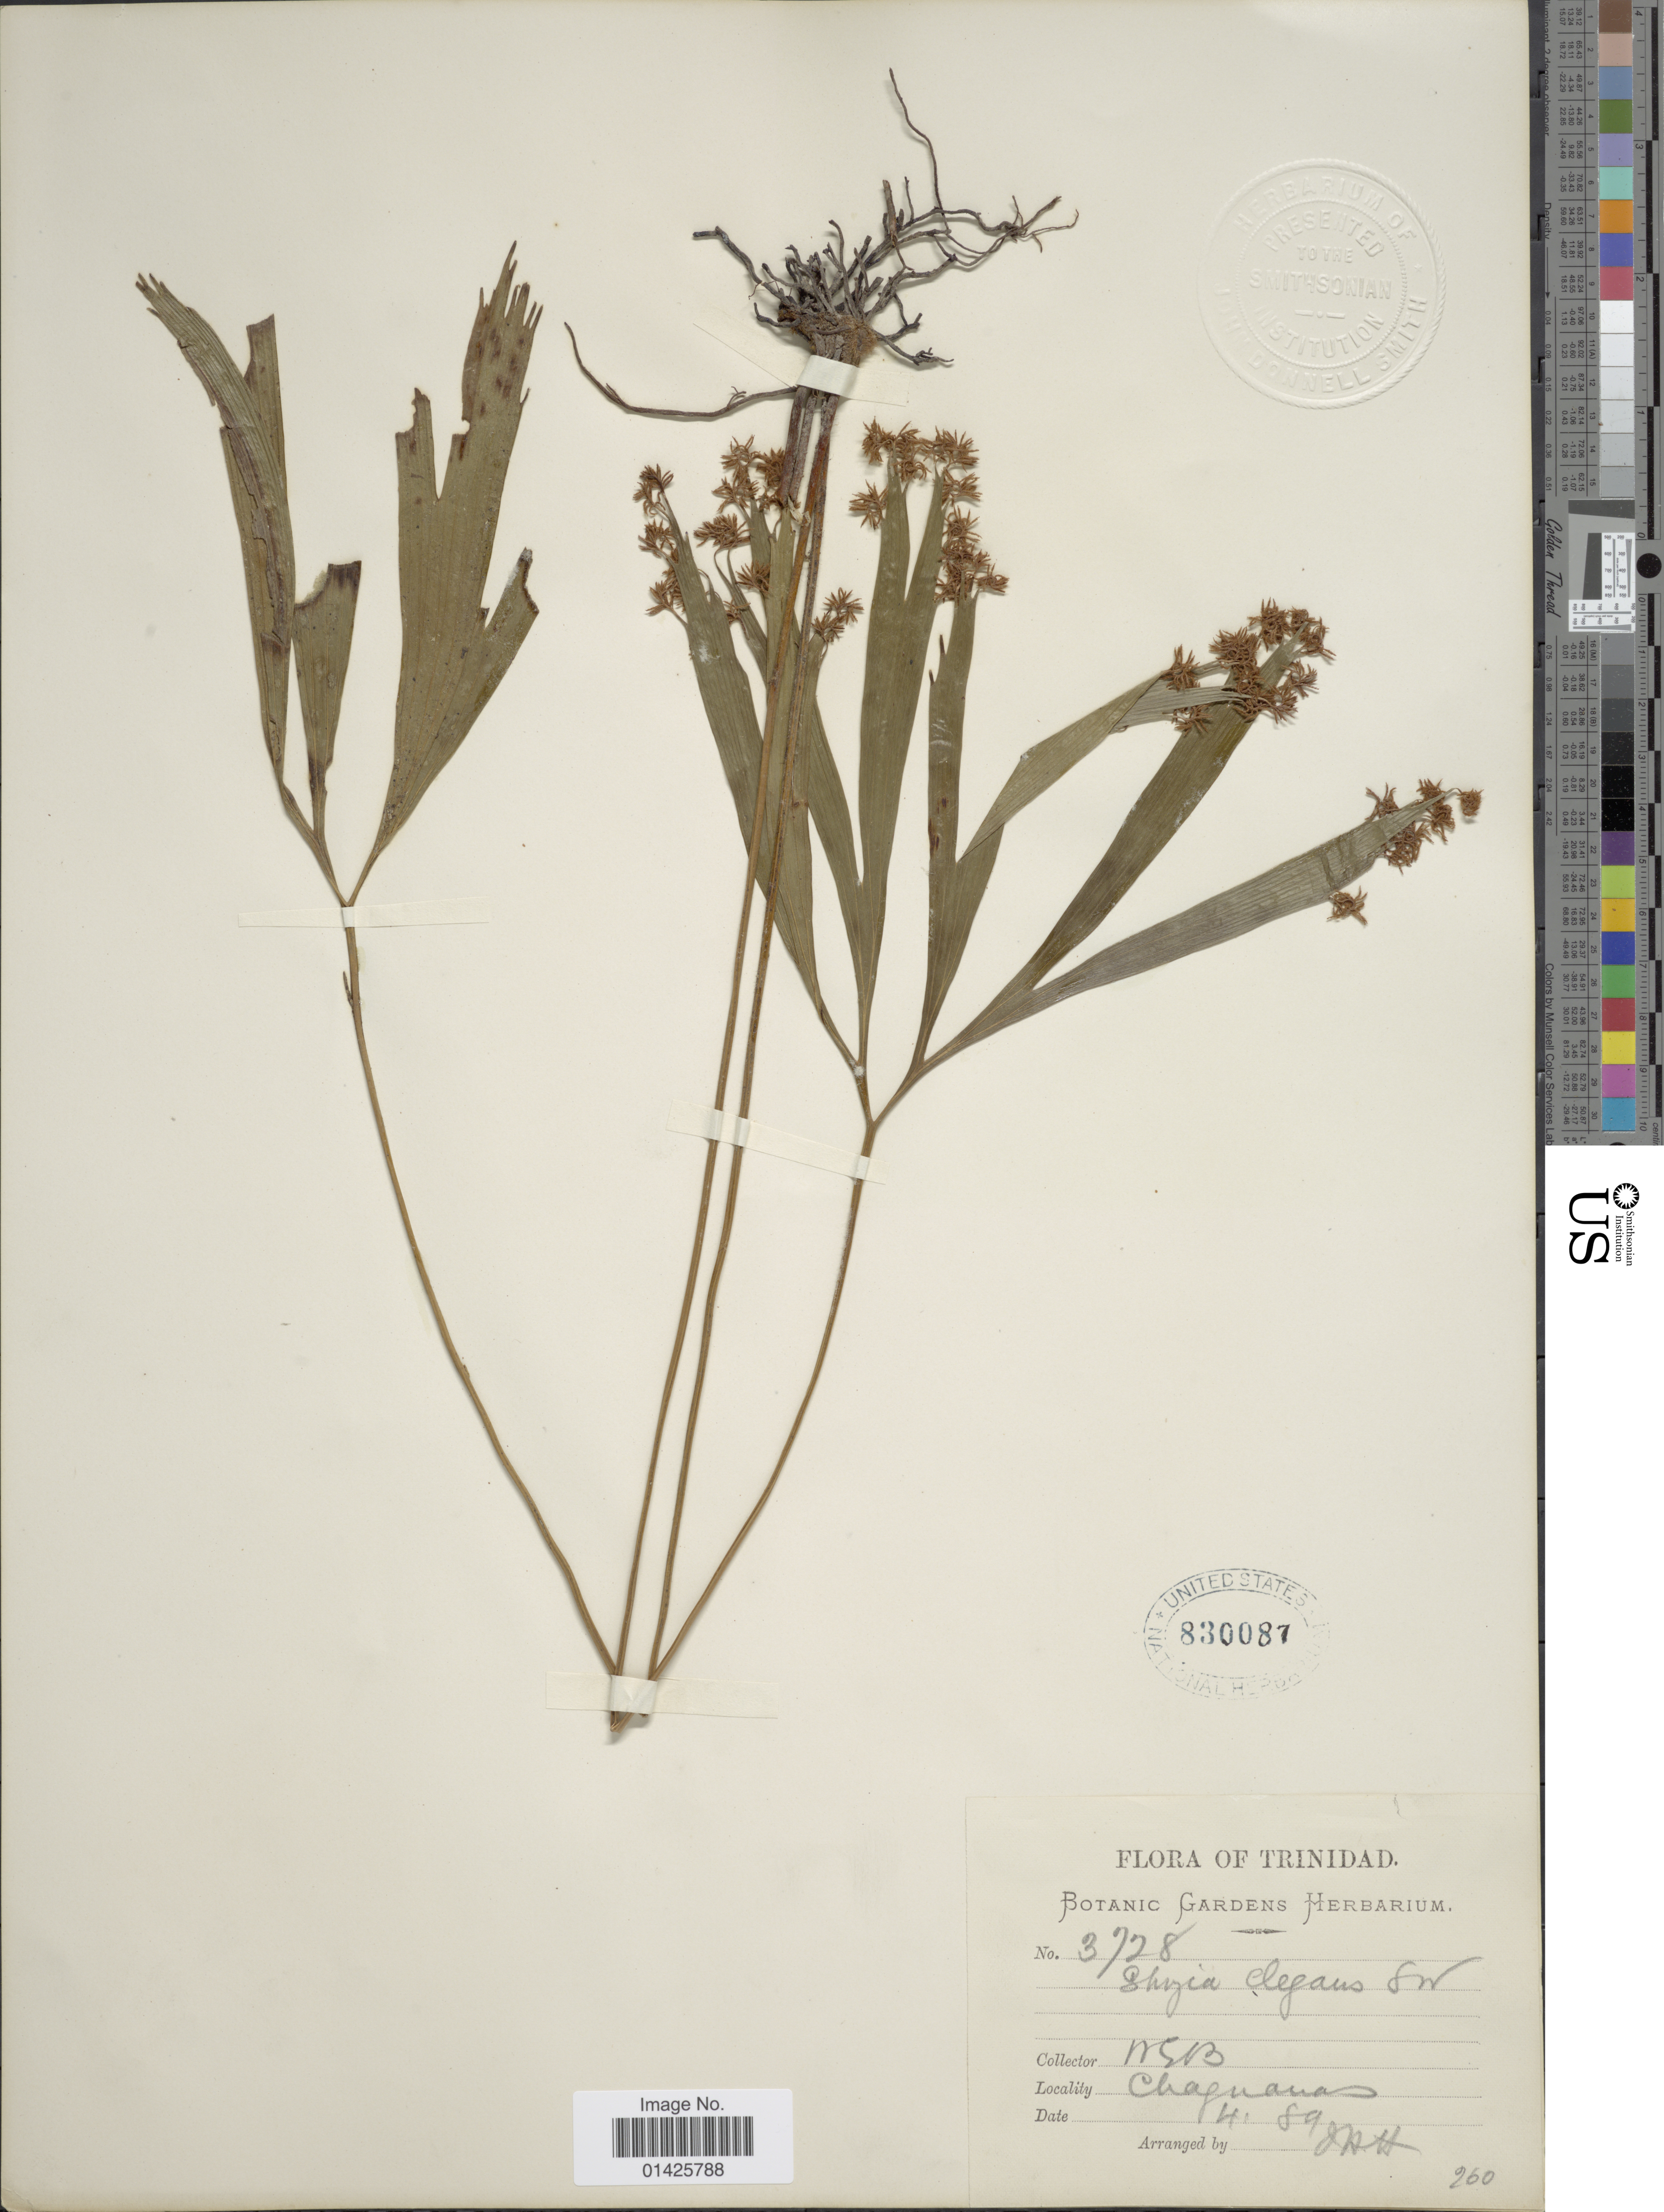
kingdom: Plantae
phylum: Tracheophyta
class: Polypodiopsida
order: Schizaeales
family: Schizaeaceae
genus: Schizaea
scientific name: Schizaea elegans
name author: (Vahl) Sw.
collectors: NSB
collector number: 3728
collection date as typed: Transcribed d/m/y: /4/89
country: Trinidad and Tobago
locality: Trinidad, Chapuana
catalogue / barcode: US 830087